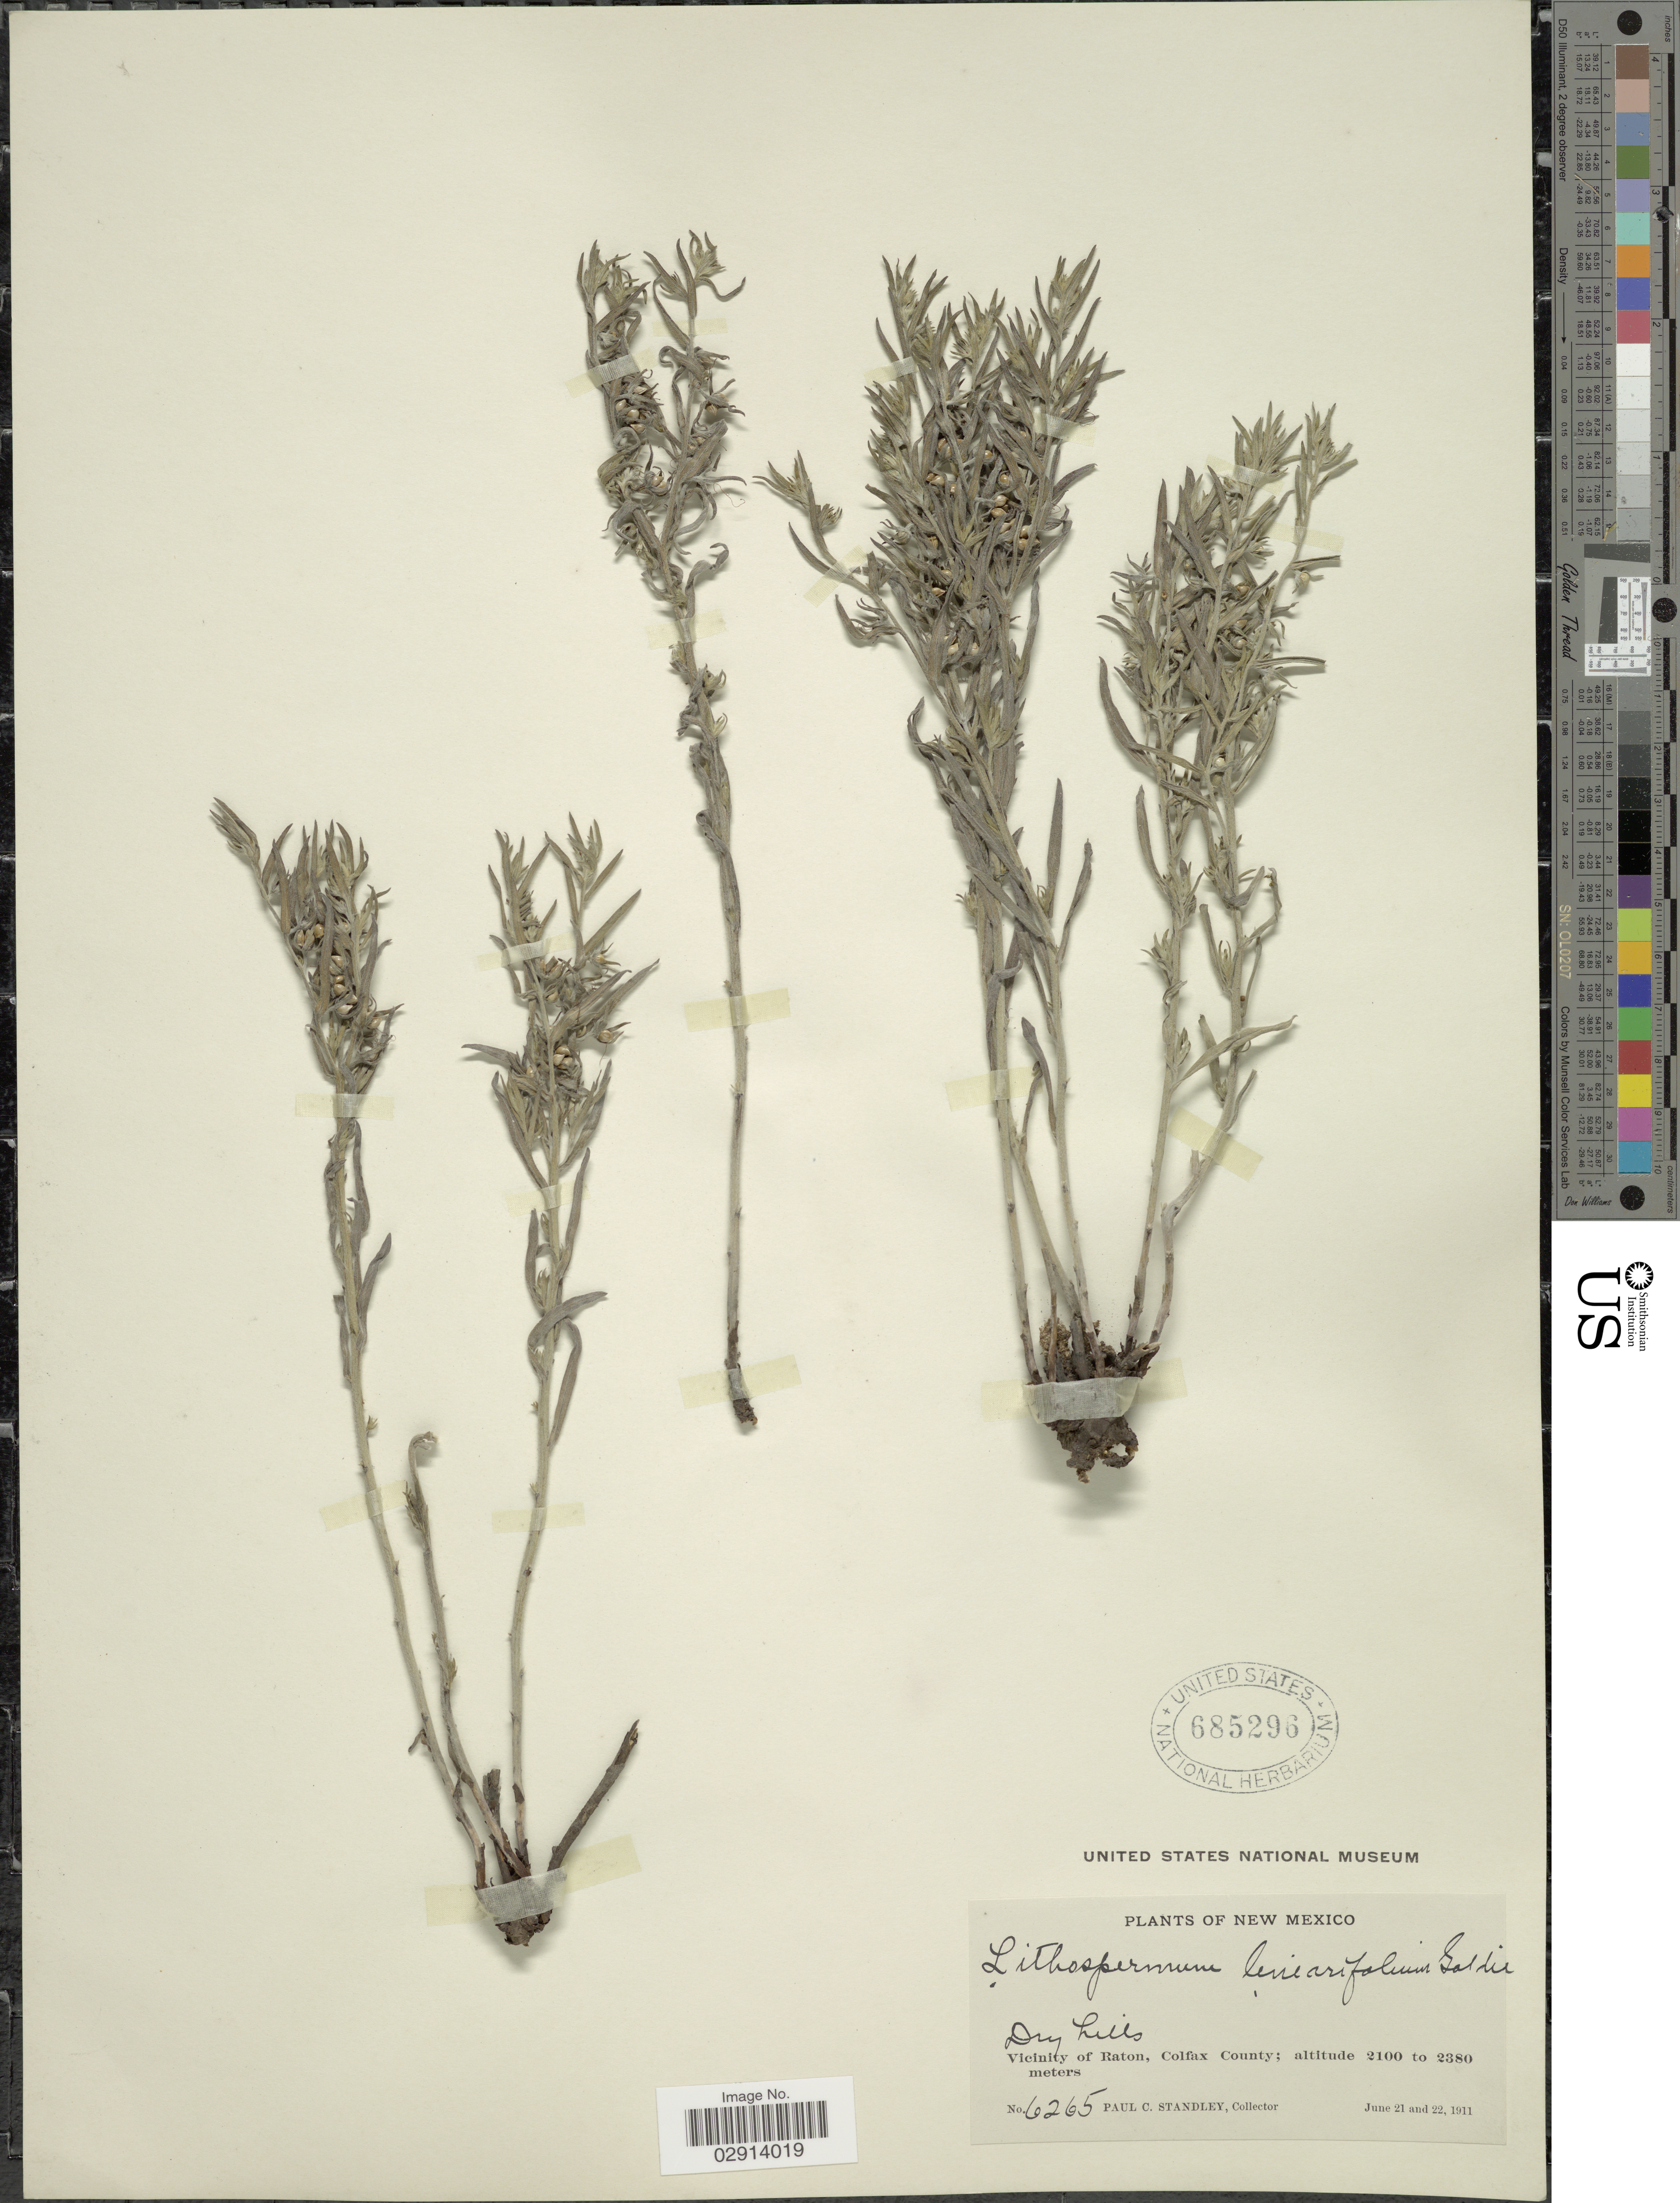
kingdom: Plantae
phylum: Tracheophyta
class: Magnoliopsida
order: Boraginales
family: Boraginaceae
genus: Lithospermum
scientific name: Lithospermum incisum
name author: Lehm.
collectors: P. C. Standley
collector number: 6265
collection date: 1911-06-21/1911-06-22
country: United States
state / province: New Mexico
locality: Vicinity of Raton, Colfax County.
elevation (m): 2100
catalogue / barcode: US 685296